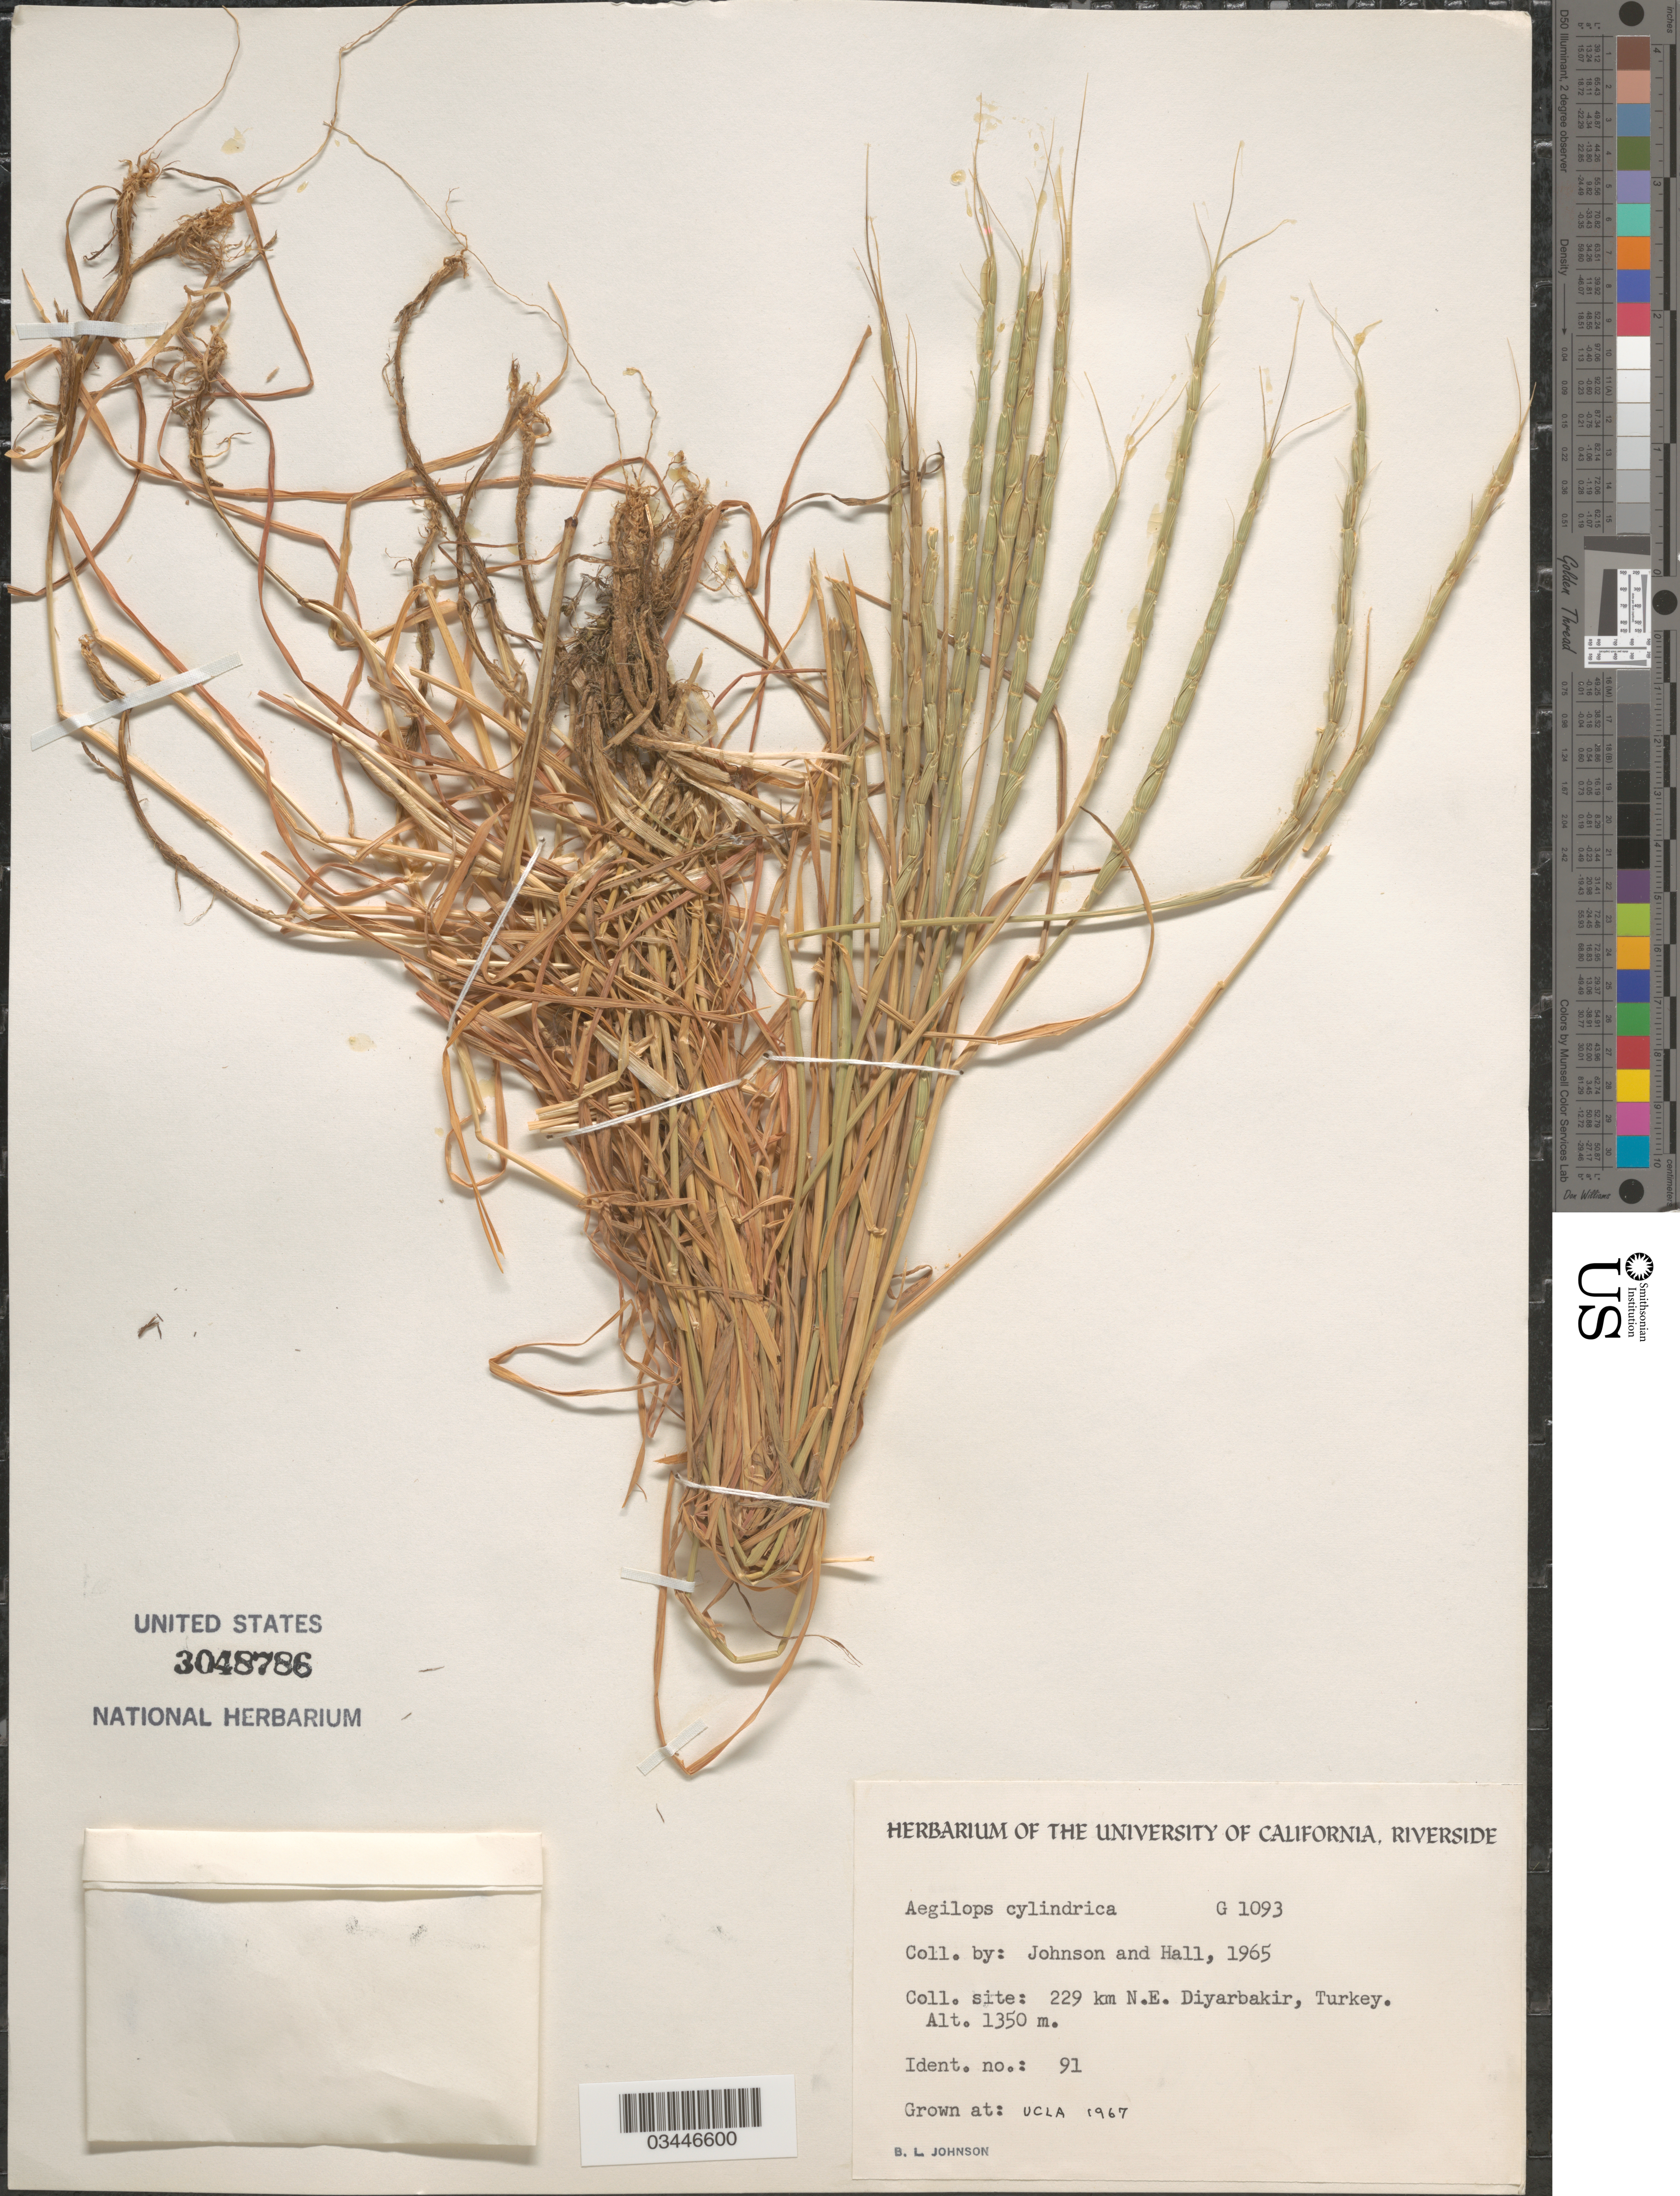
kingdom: Plantae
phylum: Tracheophyta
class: Liliopsida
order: Poales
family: Poaceae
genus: Aegilops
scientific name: Aegilops cylindrica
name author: Host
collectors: B. Johnson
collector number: G1093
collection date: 1967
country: United States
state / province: California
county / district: Los Angeles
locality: UCLA.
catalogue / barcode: US 3048786